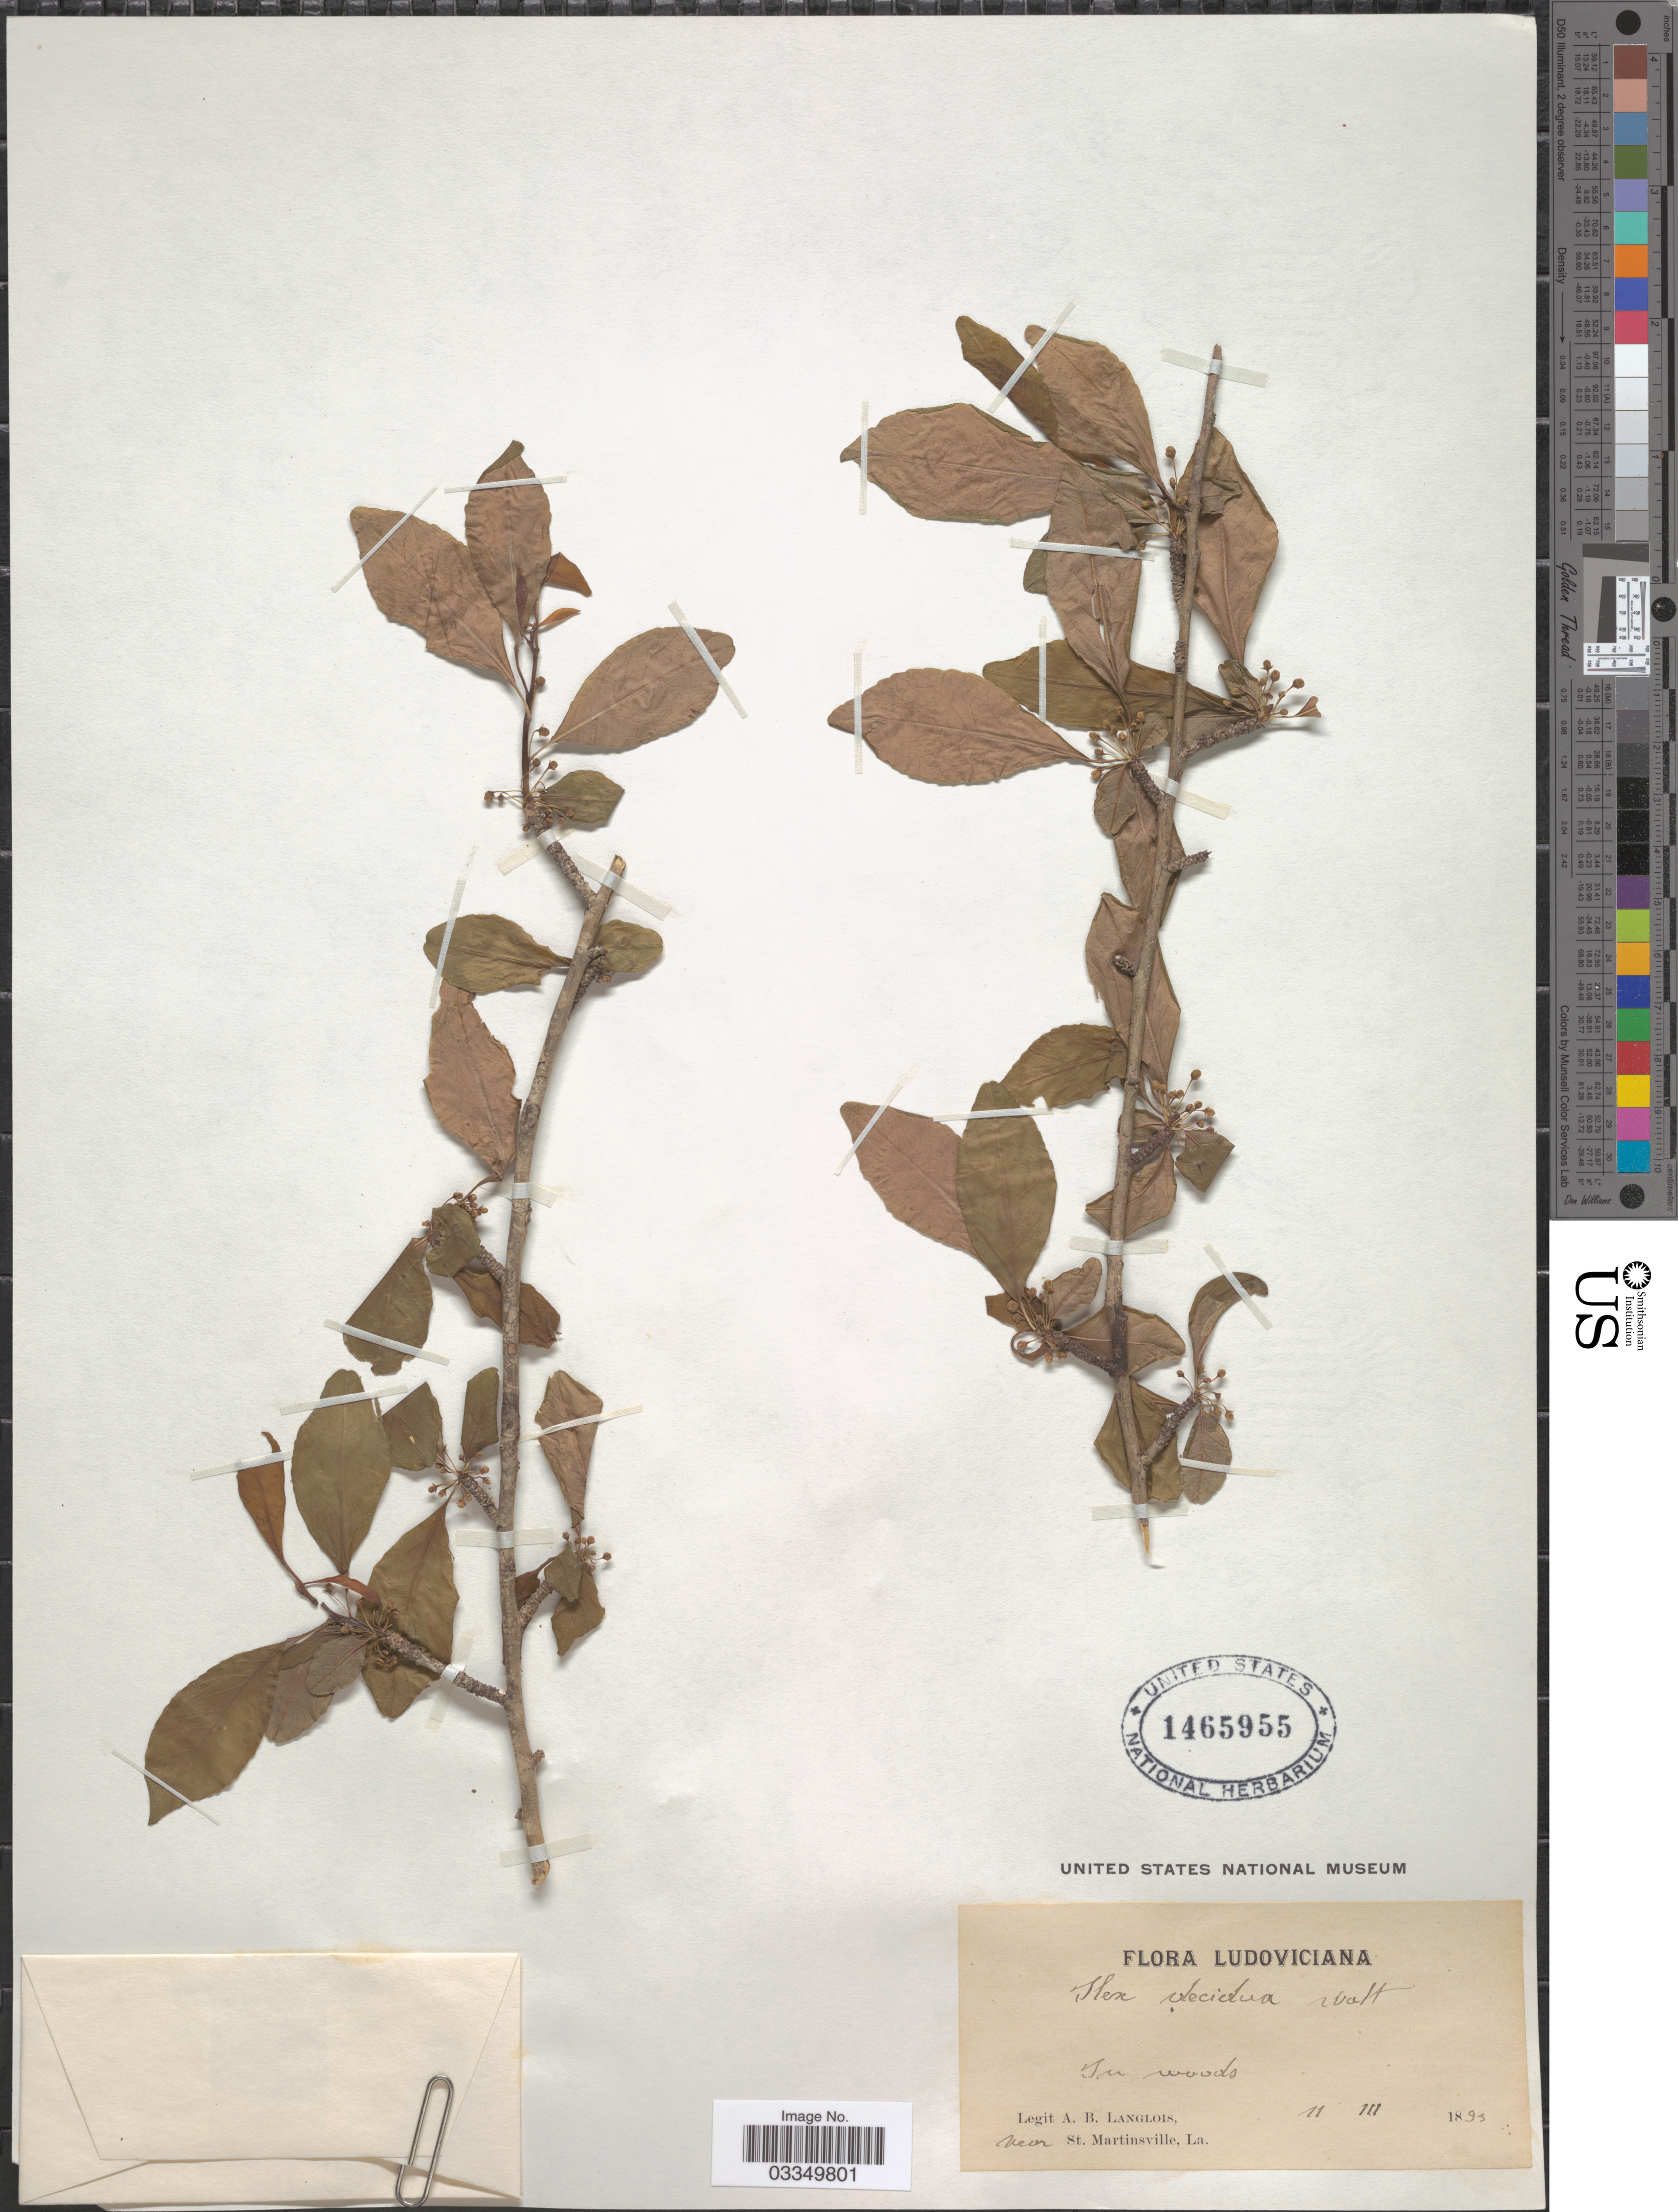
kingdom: Plantae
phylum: Tracheophyta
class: Magnoliopsida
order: Aquifoliales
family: Aquifoliaceae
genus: Ilex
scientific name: Ilex decidua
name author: Walter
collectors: A. Langlois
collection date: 1893-03-11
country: United States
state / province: Louisiana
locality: Ludoviciana. Near St. Martinsville.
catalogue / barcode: US 1465955